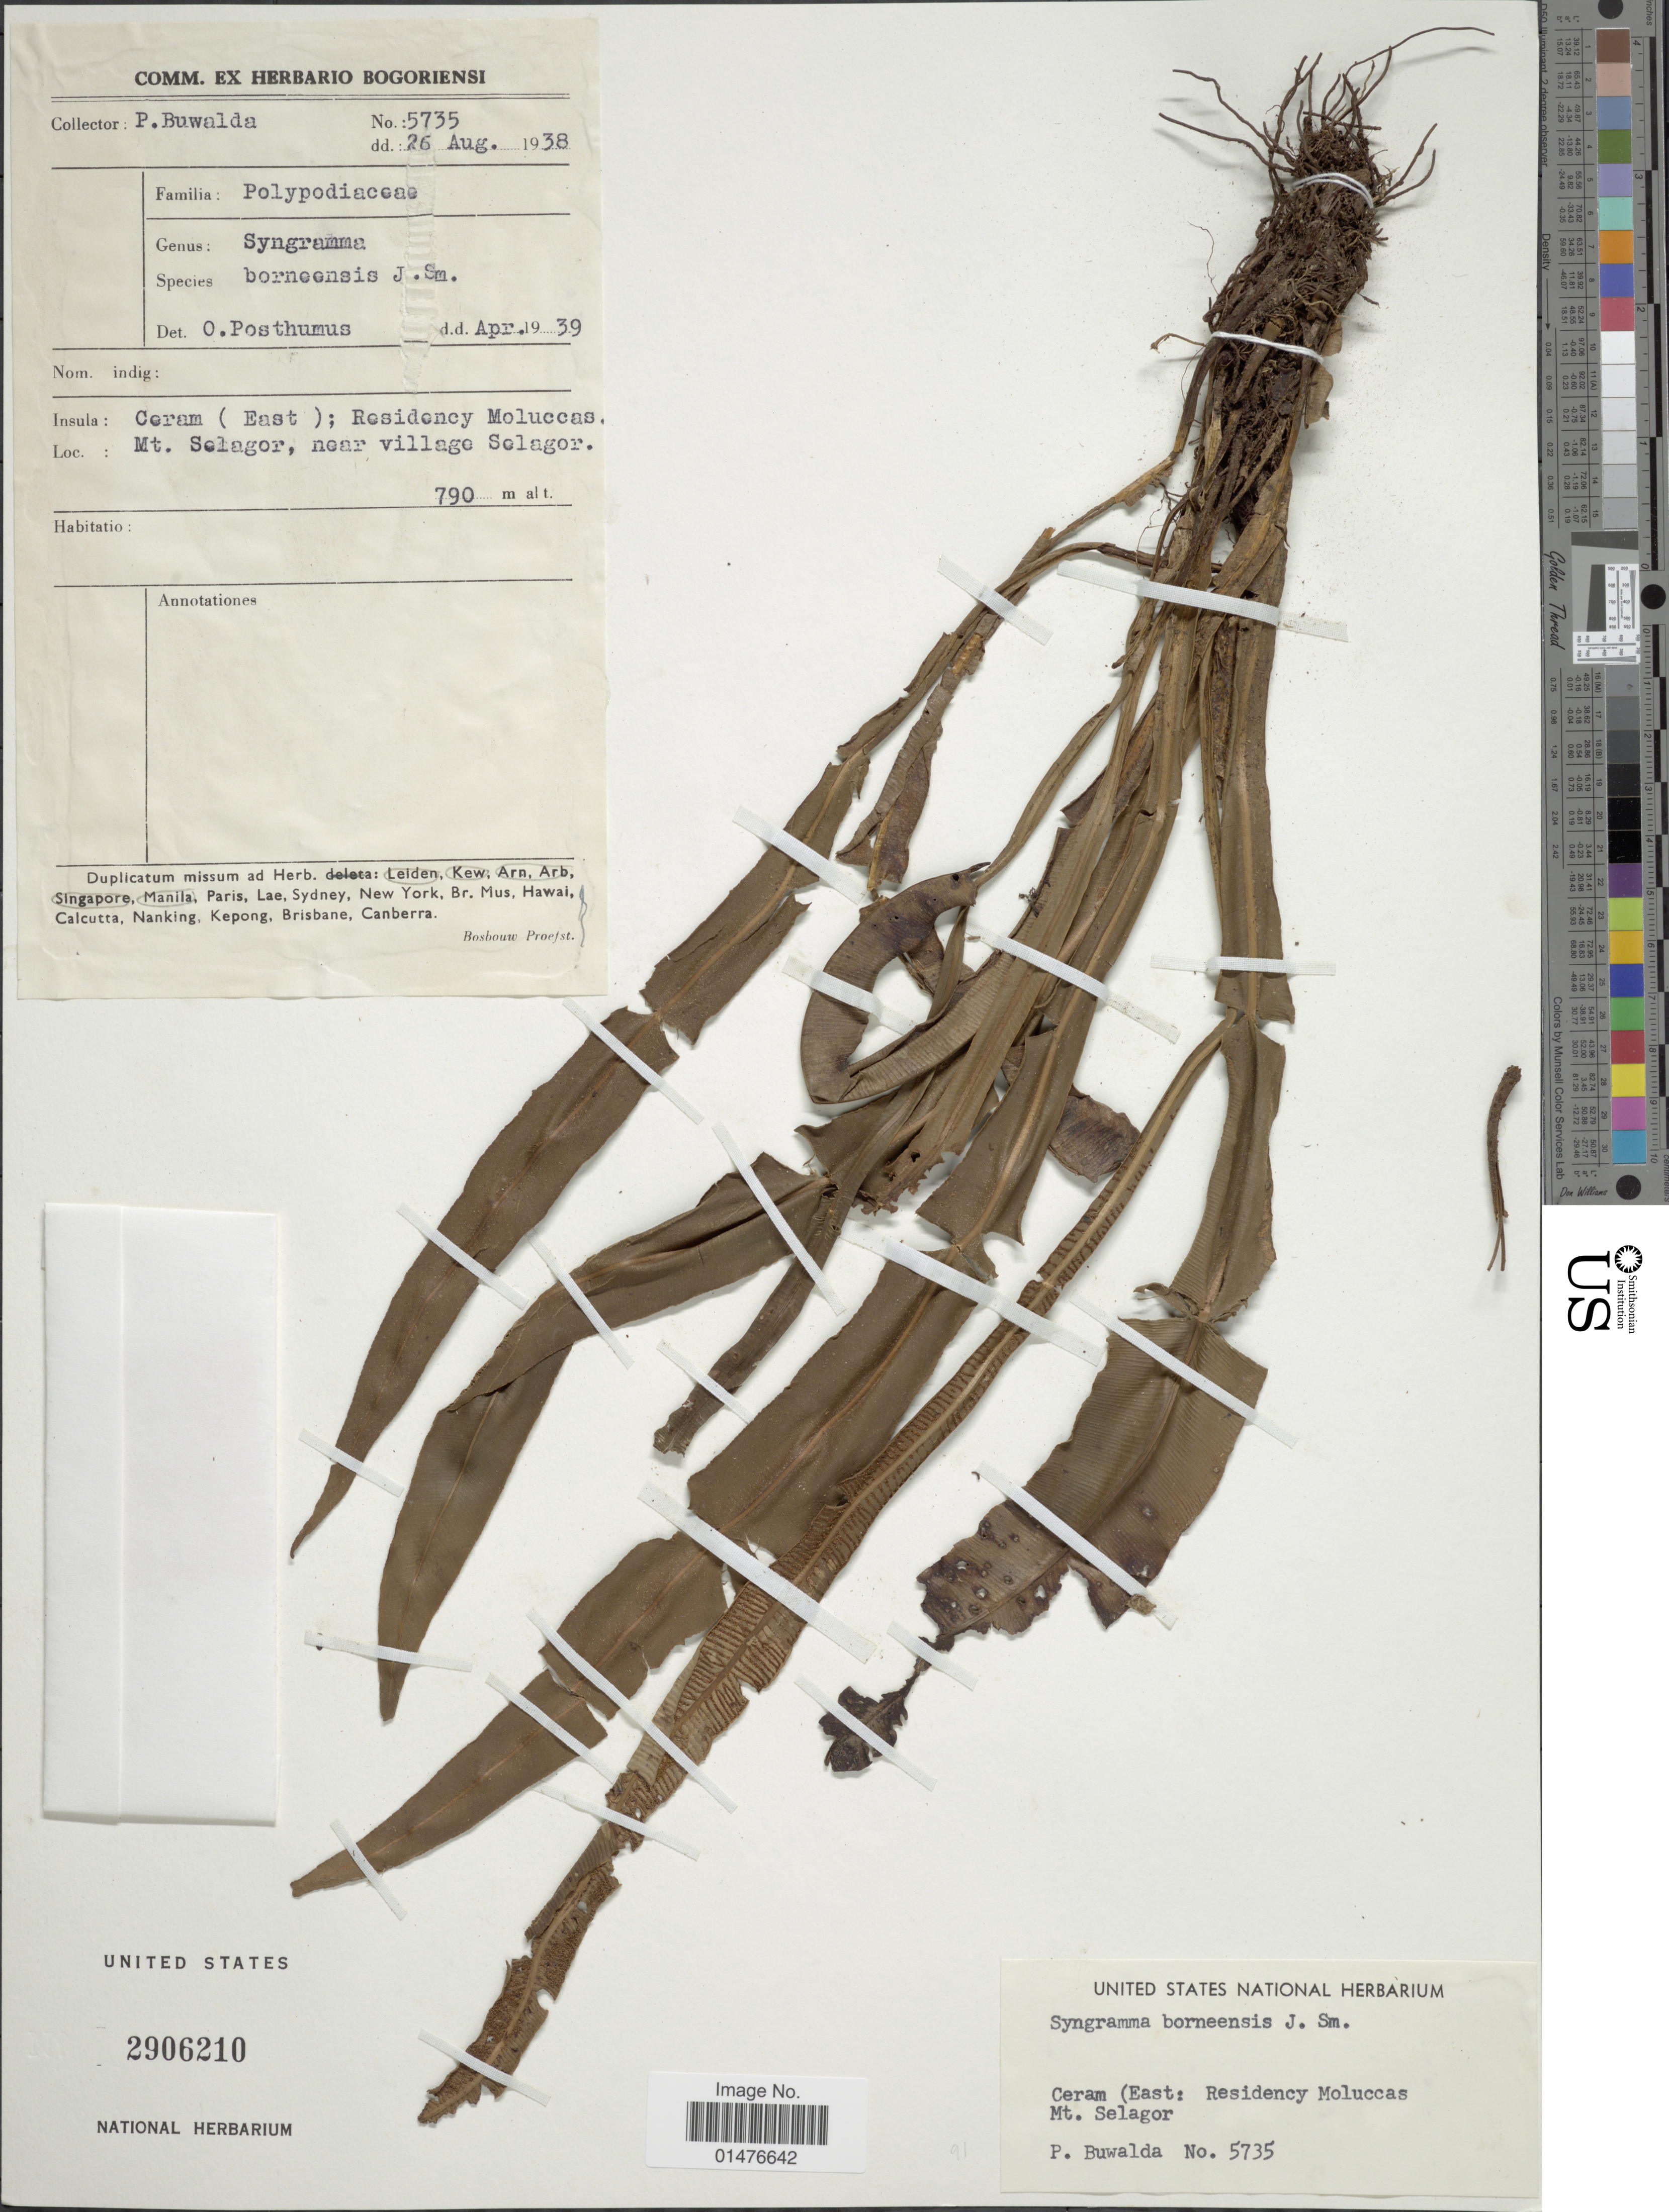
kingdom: Plantae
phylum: Tracheophyta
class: Polypodiopsida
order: Polypodiales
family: Pteridaceae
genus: Syngramma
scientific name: Syngramma borneensis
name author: (Hook.) J. Sm.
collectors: P. Buwalda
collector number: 5735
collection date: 1938-08-26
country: Malaysia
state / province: Selangor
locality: Ceram (East: Residency Moluccas Mt. Selagor), nr village Selangor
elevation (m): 790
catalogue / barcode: US 2906210